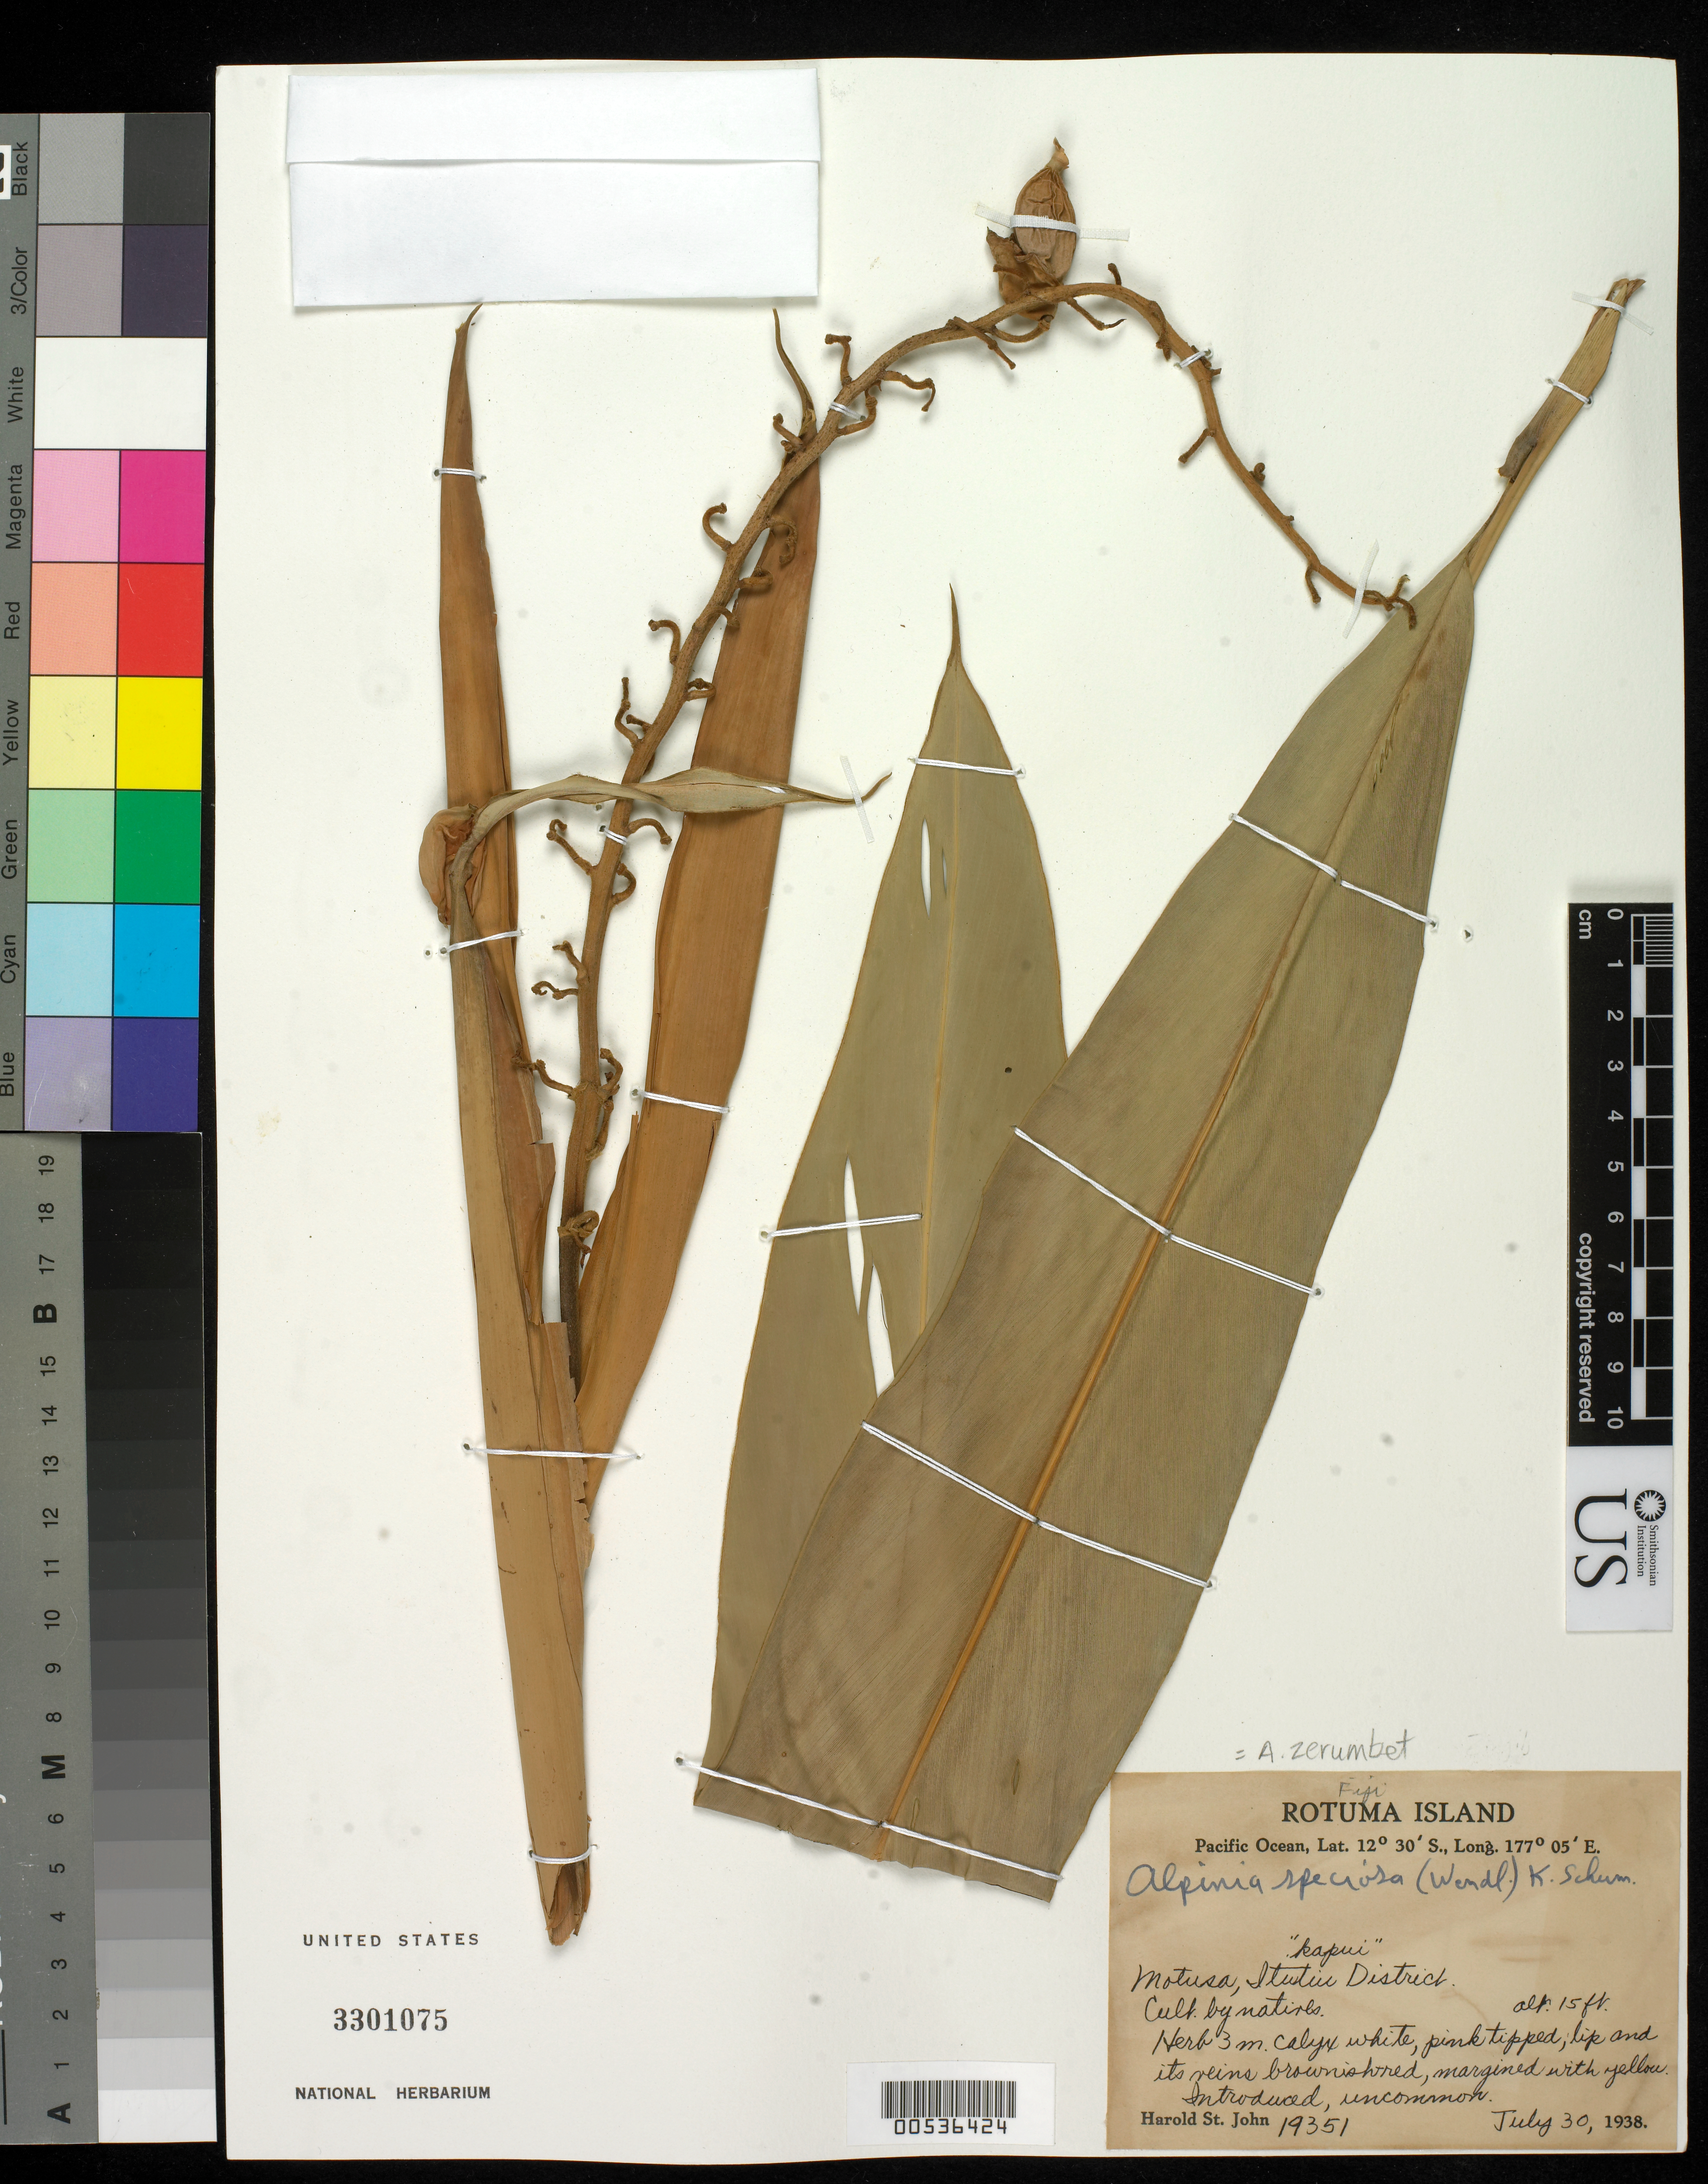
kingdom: Plantae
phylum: Tracheophyta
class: Liliopsida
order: Zingiberales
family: Zingiberaceae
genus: Alpinia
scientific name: Alpinia speciosa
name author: (Blume) D. Dietr.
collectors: H. St. John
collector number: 19351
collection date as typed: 30 Jul 1938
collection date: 1938-07-30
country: Fiji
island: Rotuma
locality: Motusa, Itutui District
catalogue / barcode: US 3301075